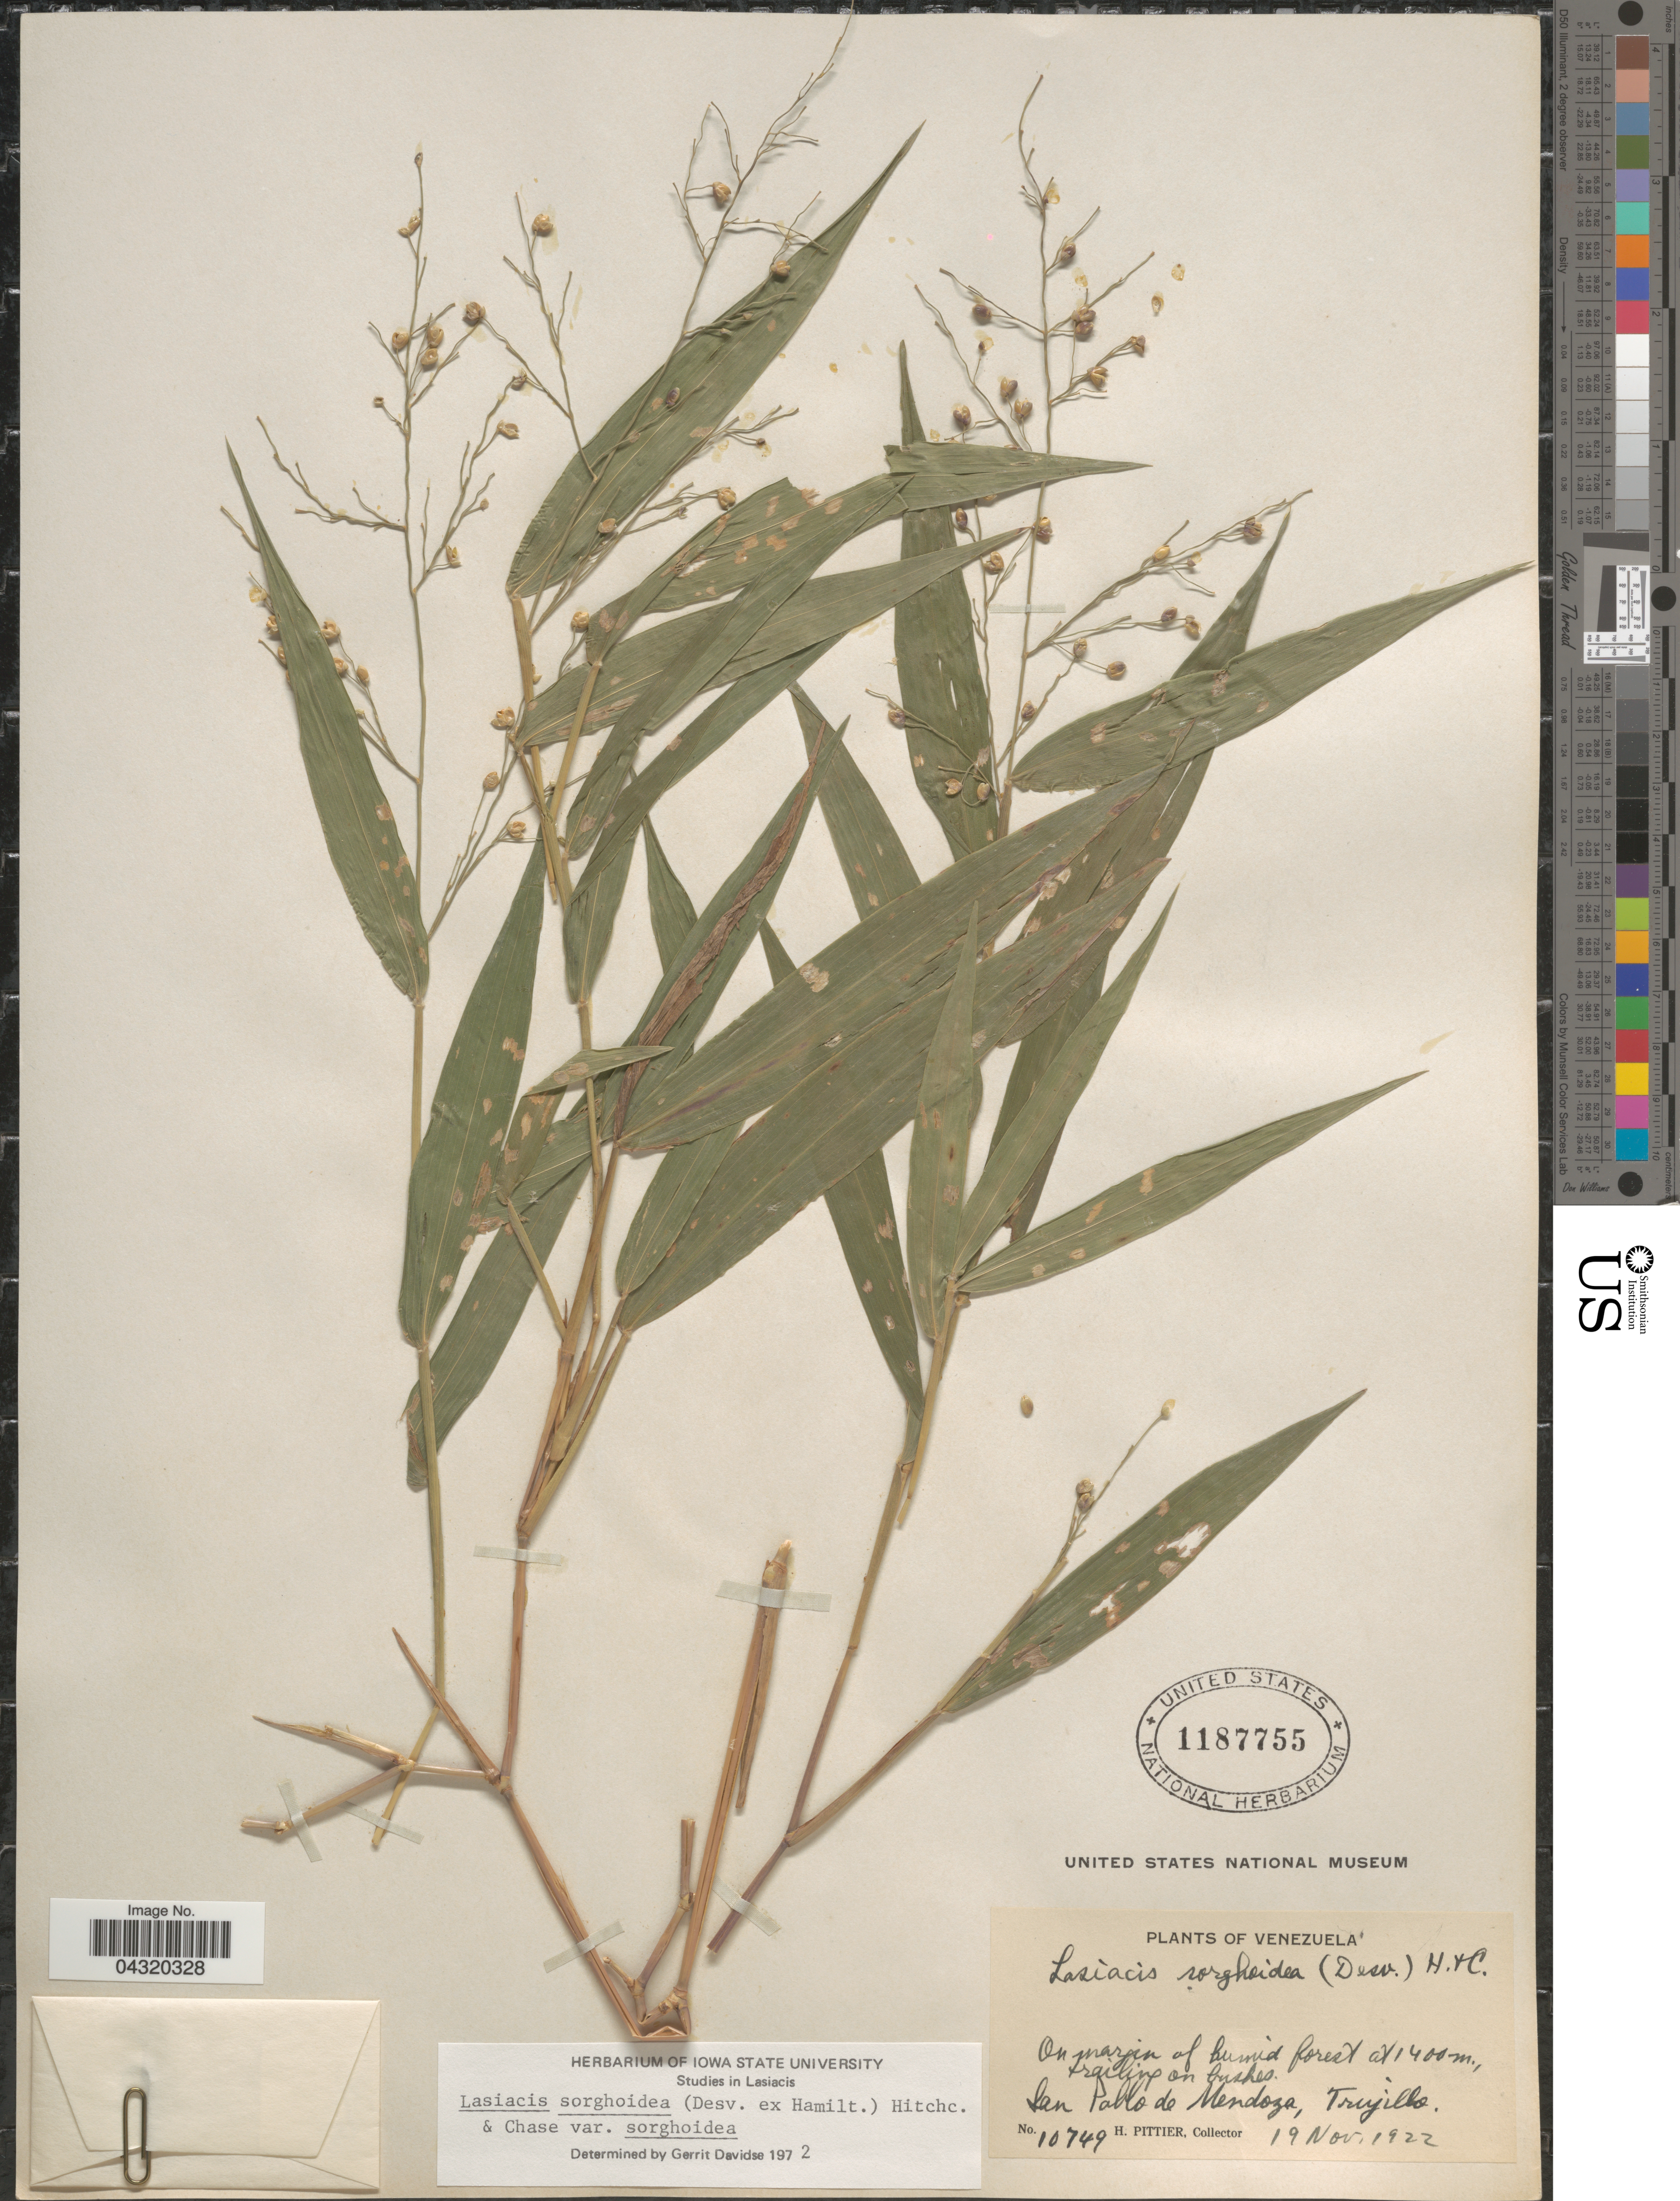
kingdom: Plantae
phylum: Tracheophyta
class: Liliopsida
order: Poales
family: Poaceae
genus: Lasiacis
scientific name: Lasiacis sorghoidea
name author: (Desv. ex Ham.) Hitchc. & Chase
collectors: H. F. Pittier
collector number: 10749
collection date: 1922-11-19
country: Venezuela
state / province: Trujillo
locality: San Pablo de Mendoza.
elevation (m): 1400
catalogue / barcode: US 1187755